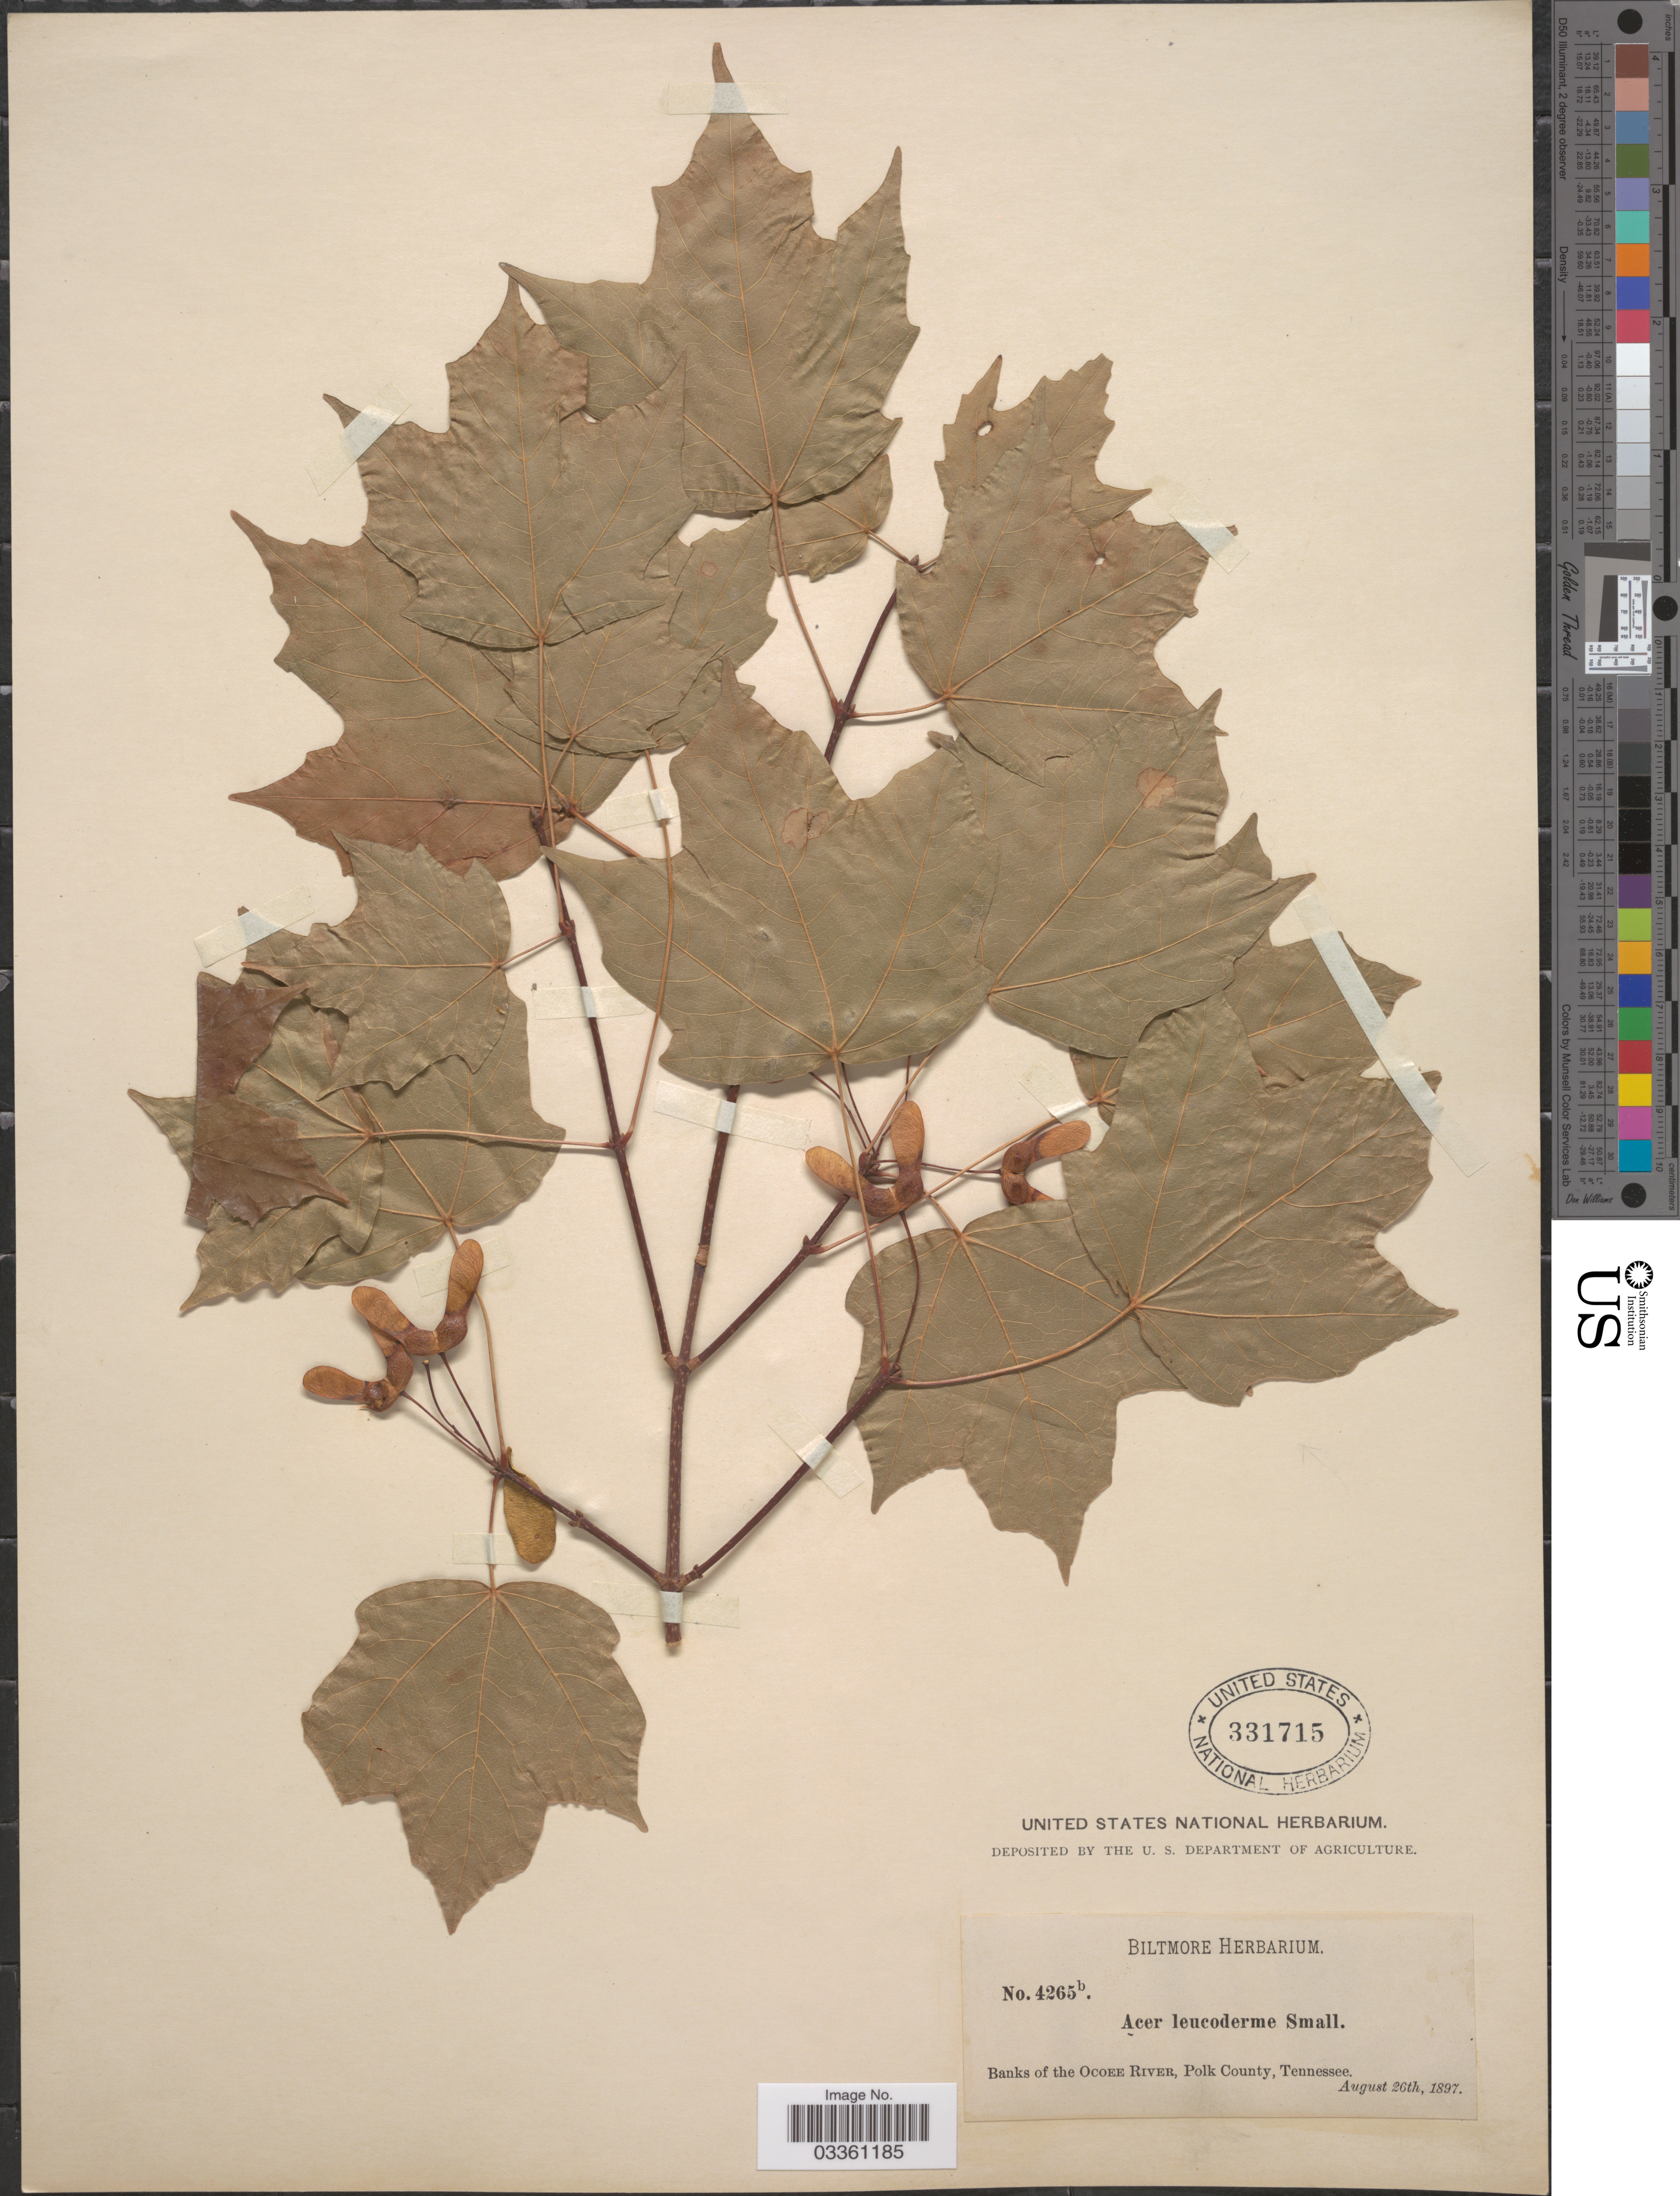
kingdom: Plantae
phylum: Tracheophyta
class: Magnoliopsida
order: Sapindales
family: Sapindaceae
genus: Acer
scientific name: Acer saccharum subsp. leucoderme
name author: (Small) Desmarais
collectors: ex herb. Biltmore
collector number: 4265b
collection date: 1897-08-26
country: United States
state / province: Tennessee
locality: Banks of the Ocoee River, Polk County.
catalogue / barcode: US 331715